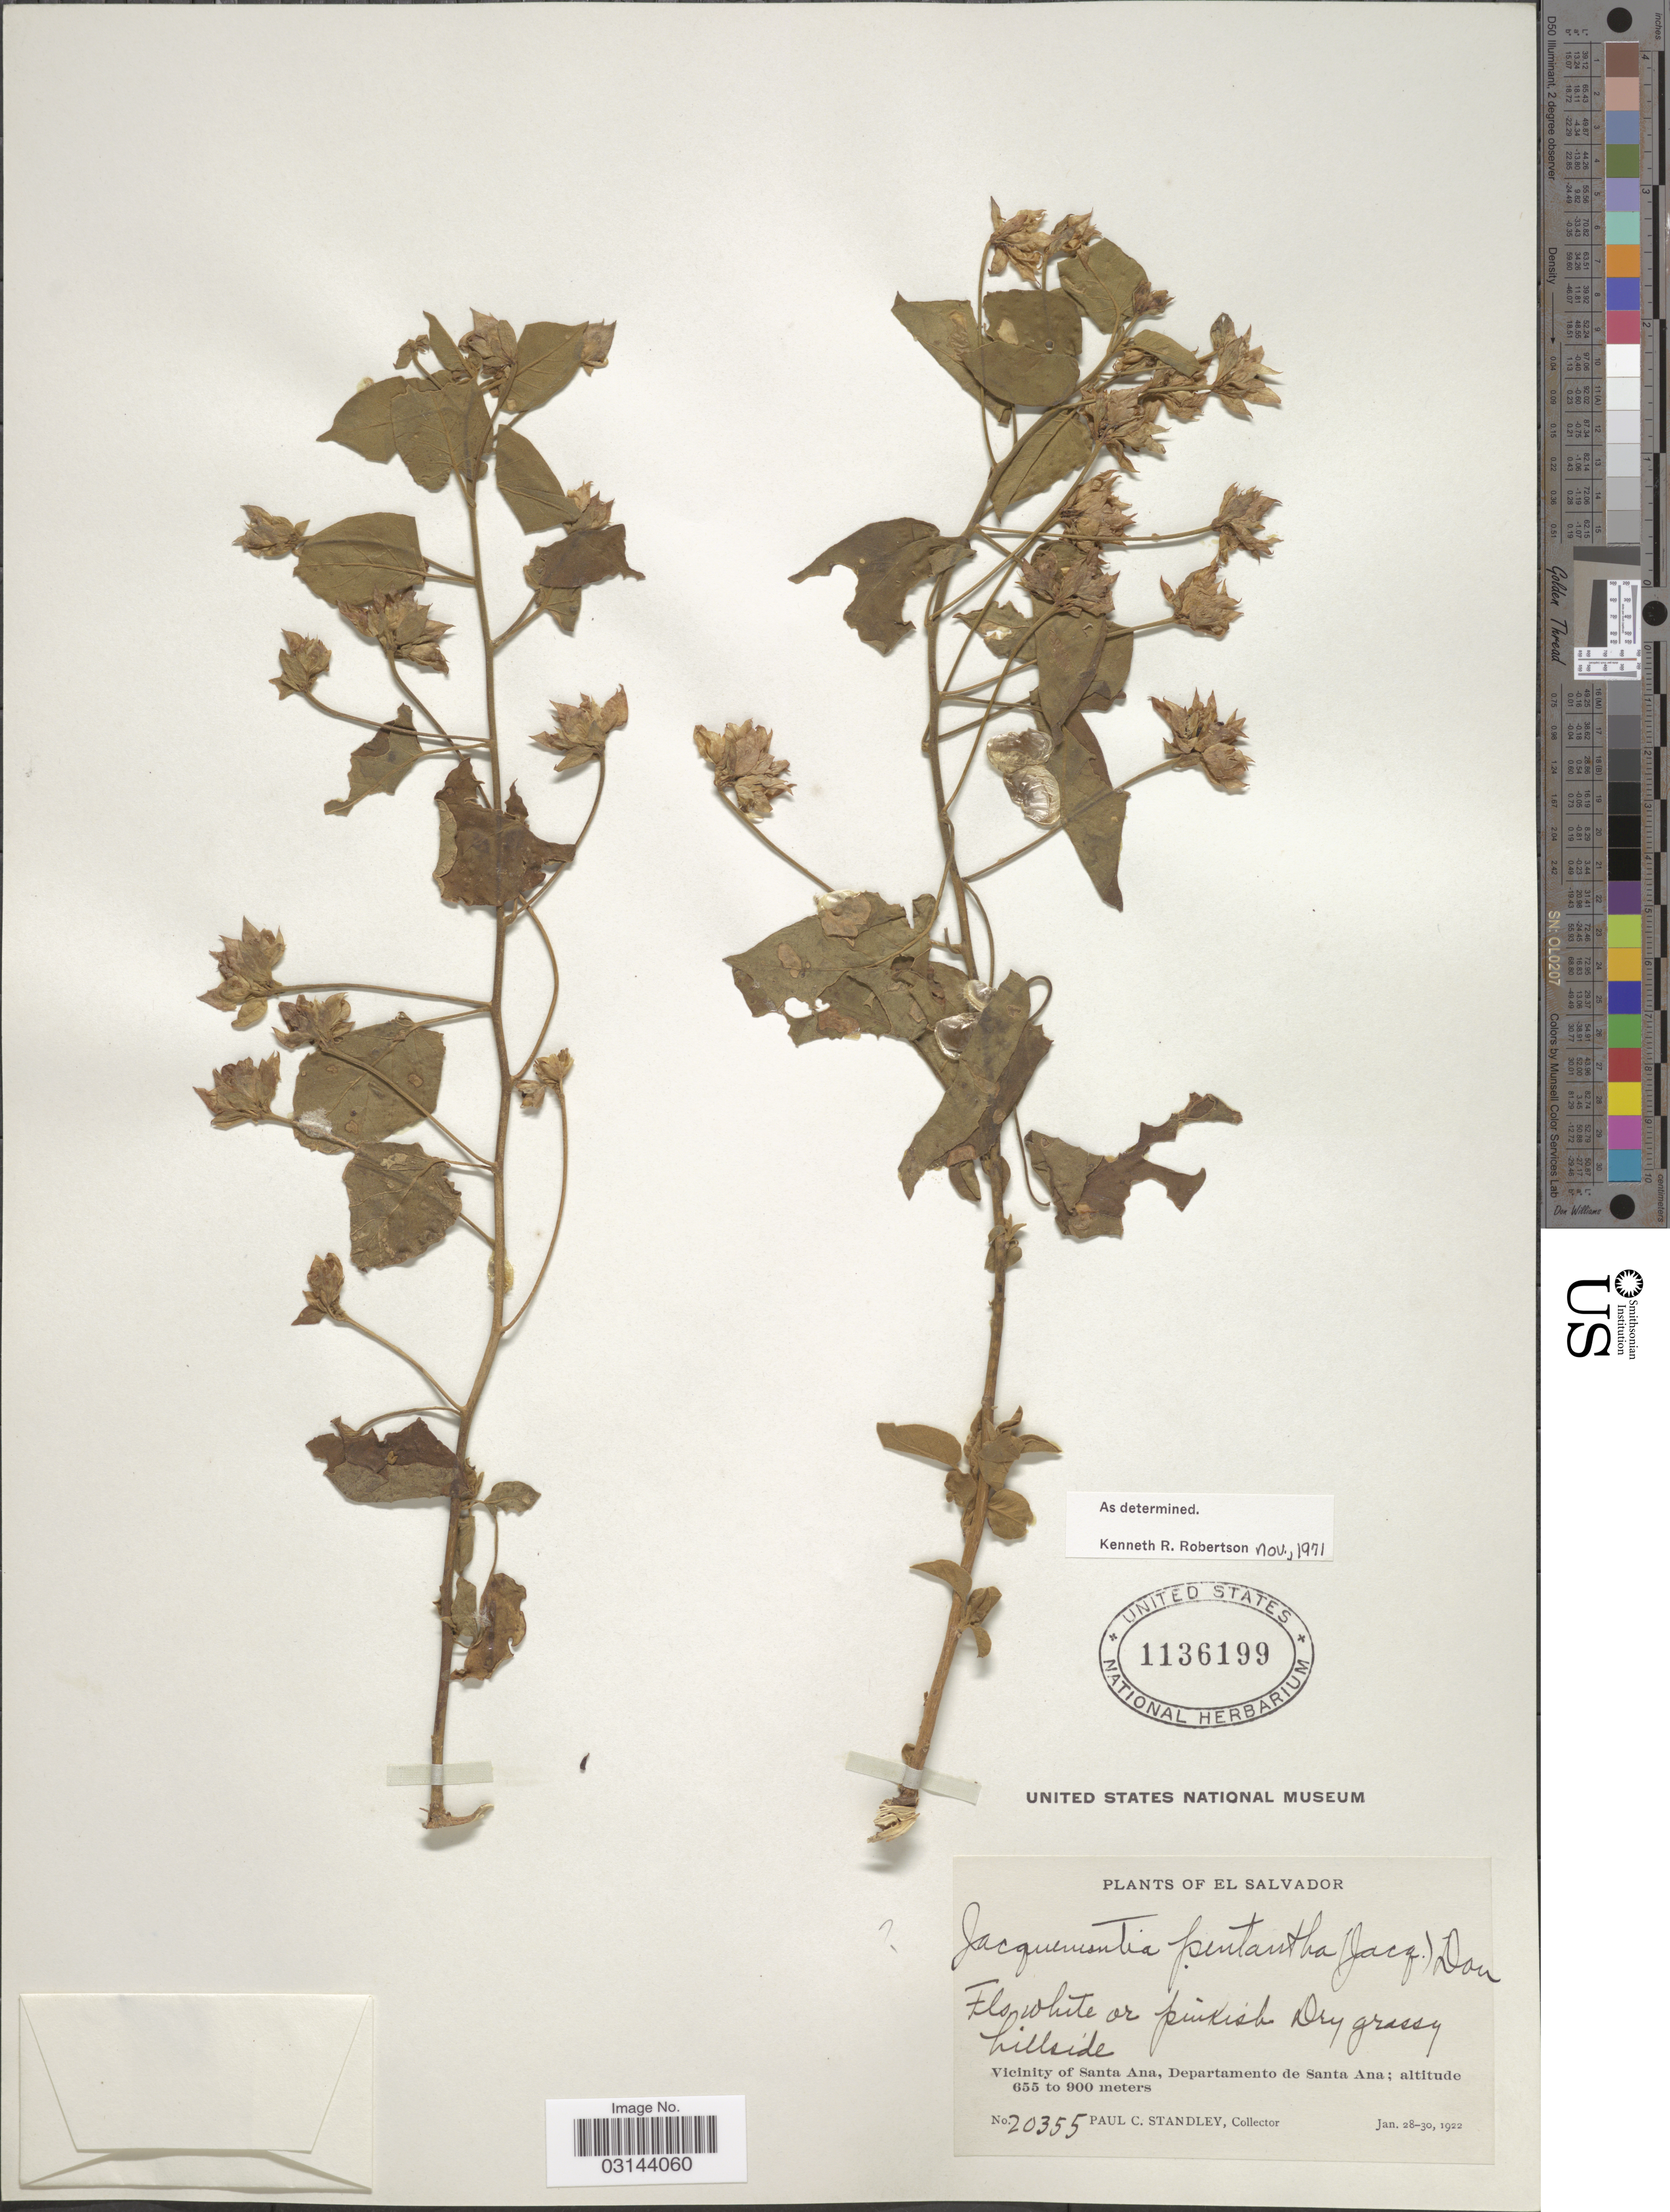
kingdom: Plantae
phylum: Tracheophyta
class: Magnoliopsida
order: Solanales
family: Convolvulaceae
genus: Jacquemontia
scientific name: Jacquemontia pentanthos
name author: (Jacq.) G. Don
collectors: P. C. Standley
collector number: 20355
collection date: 1922-01-28/1922-01-30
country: El Salvador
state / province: Santa Ana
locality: Vicinity of Santa Ana, Departamento de Santa Ana.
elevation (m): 655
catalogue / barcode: US 1136199